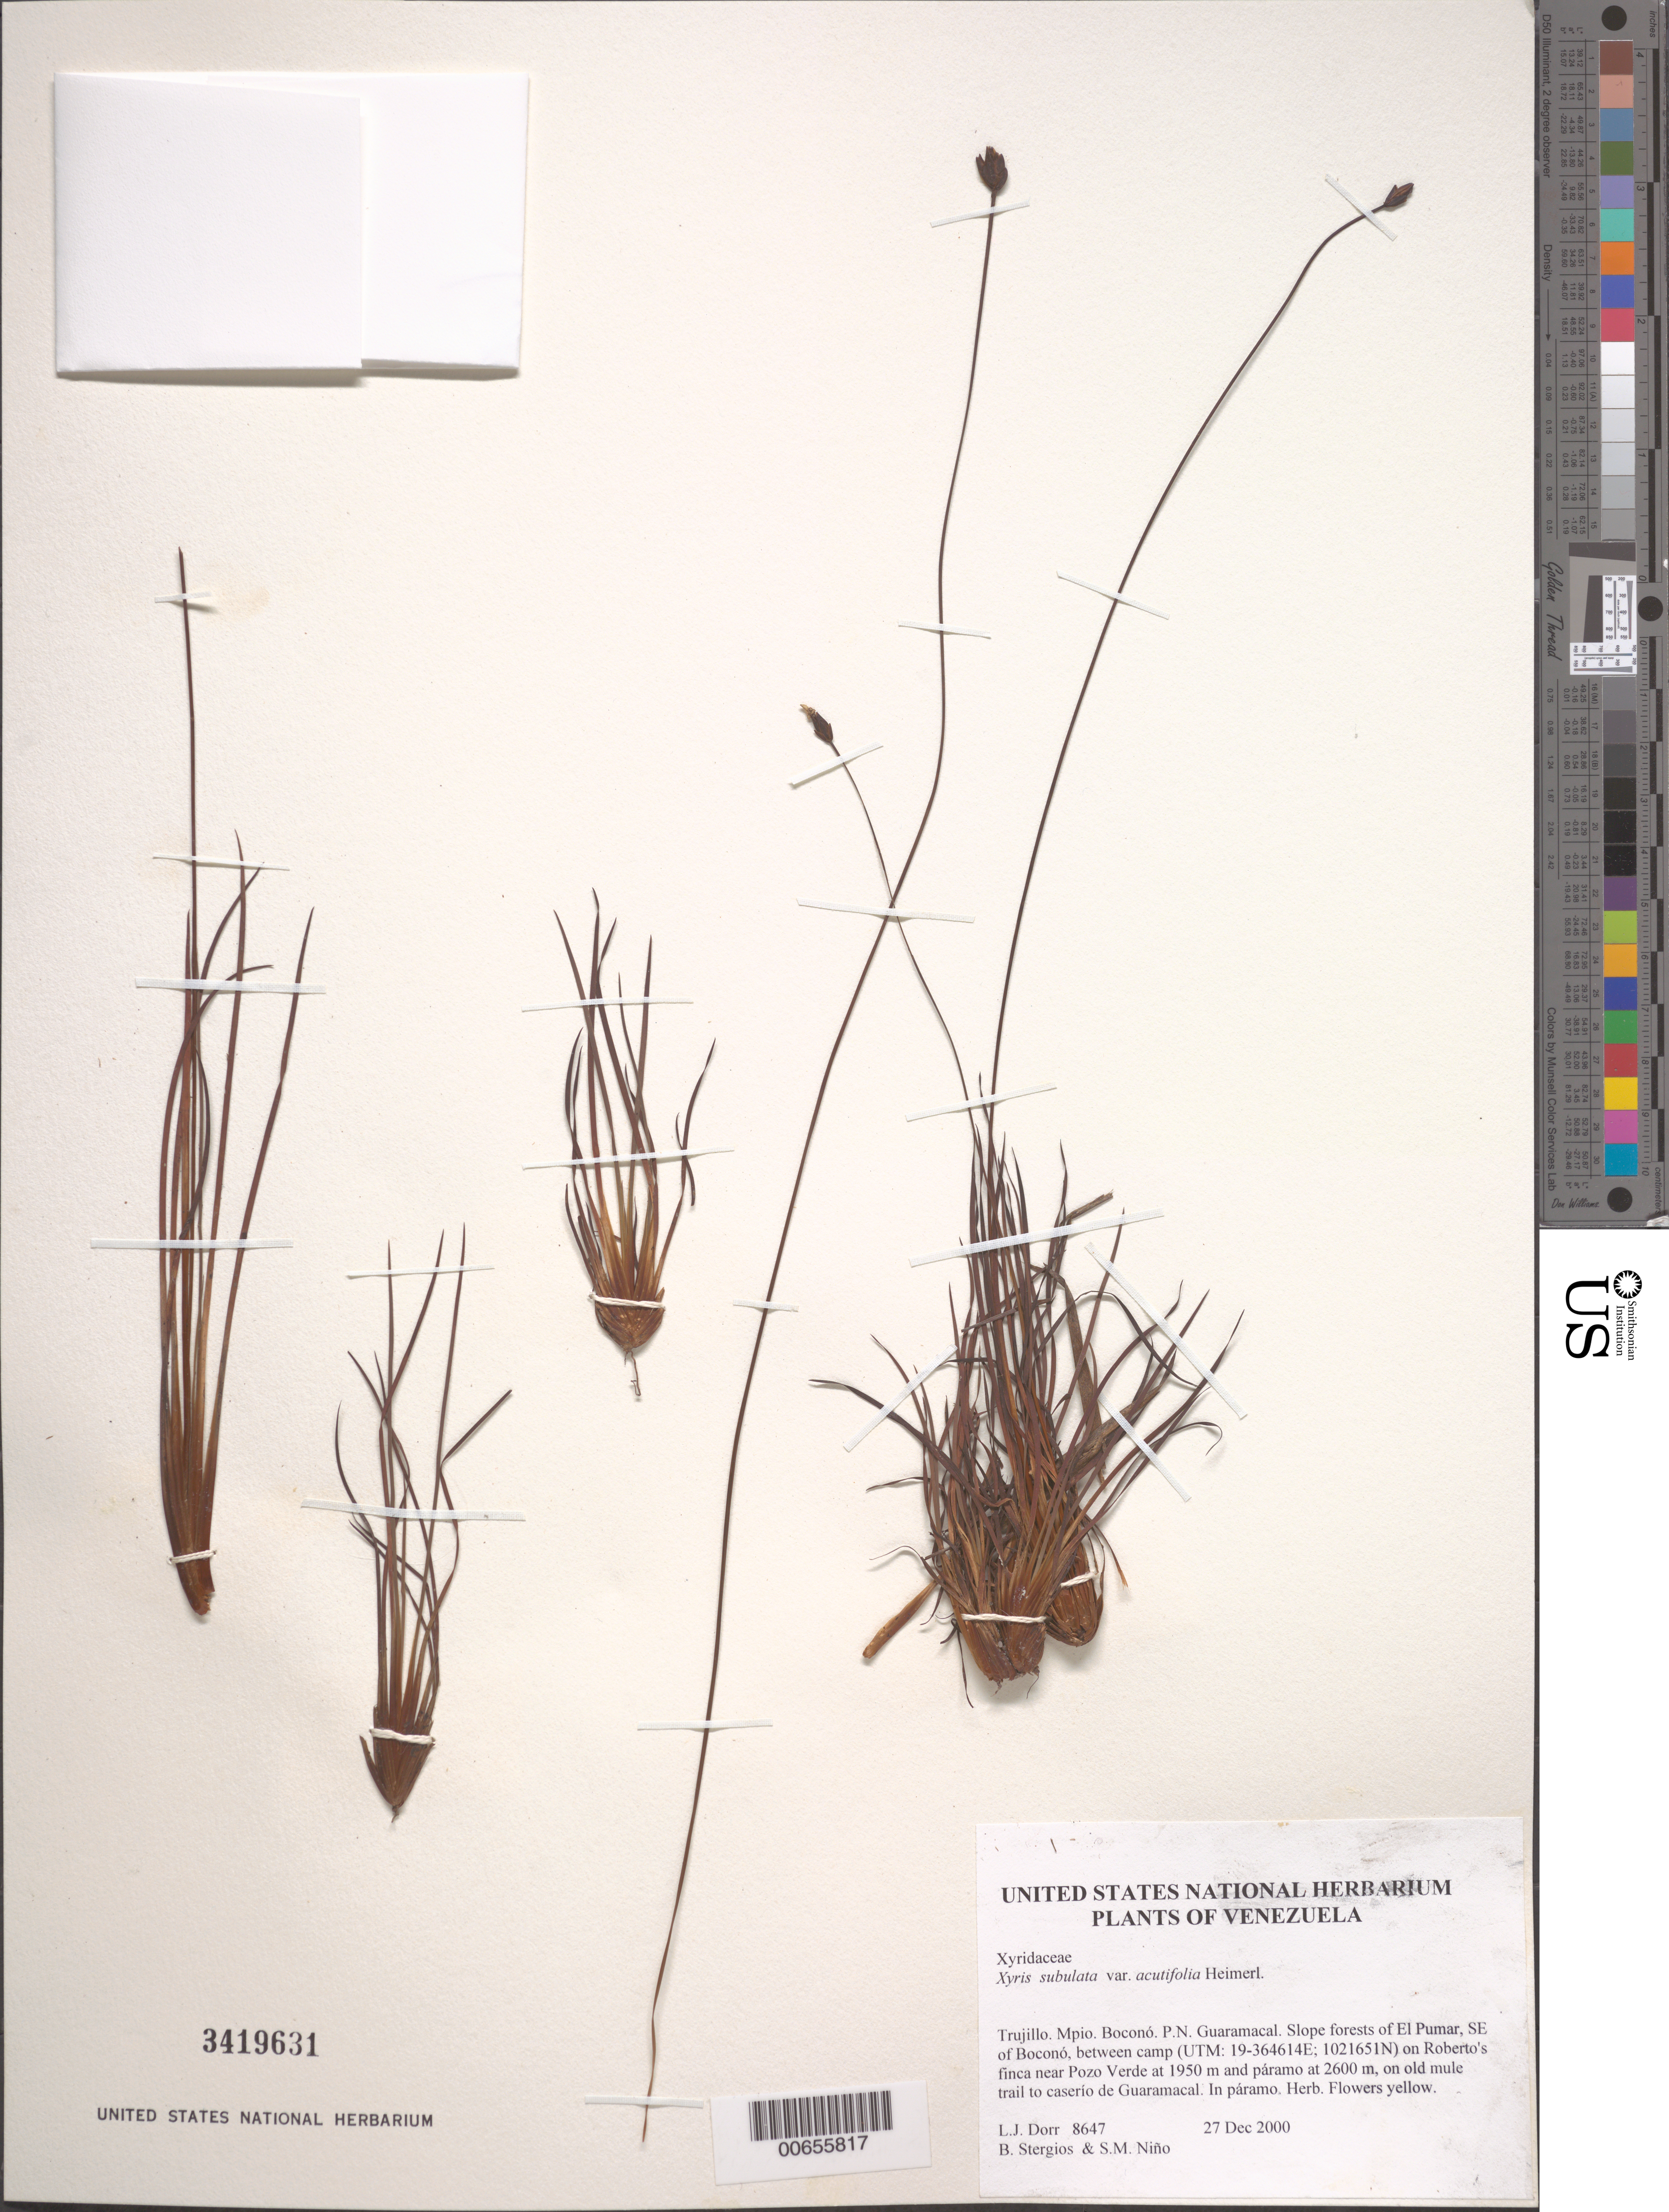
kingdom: Plantae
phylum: Tracheophyta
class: Liliopsida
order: Poales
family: Xyridaceae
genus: Xyris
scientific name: Xyris subulata var. acutifolia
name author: Ruiz & Pav.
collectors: L. J. Dorr, B. G. Stergios & S. M. Niño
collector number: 8647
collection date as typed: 27 Dec 2000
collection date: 2000-12-27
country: Venezuela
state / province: Trujillo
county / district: Boconó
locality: Parque Nacional Guaramacal. El Pumar, SE of Boconó, between camp on Roberto's finca near Pozo Verde at 1950 m and páramo at 2600 m, on old mule trail to caserío de Guaramacal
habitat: In páramo.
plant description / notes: PORT, US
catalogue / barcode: US 3419631